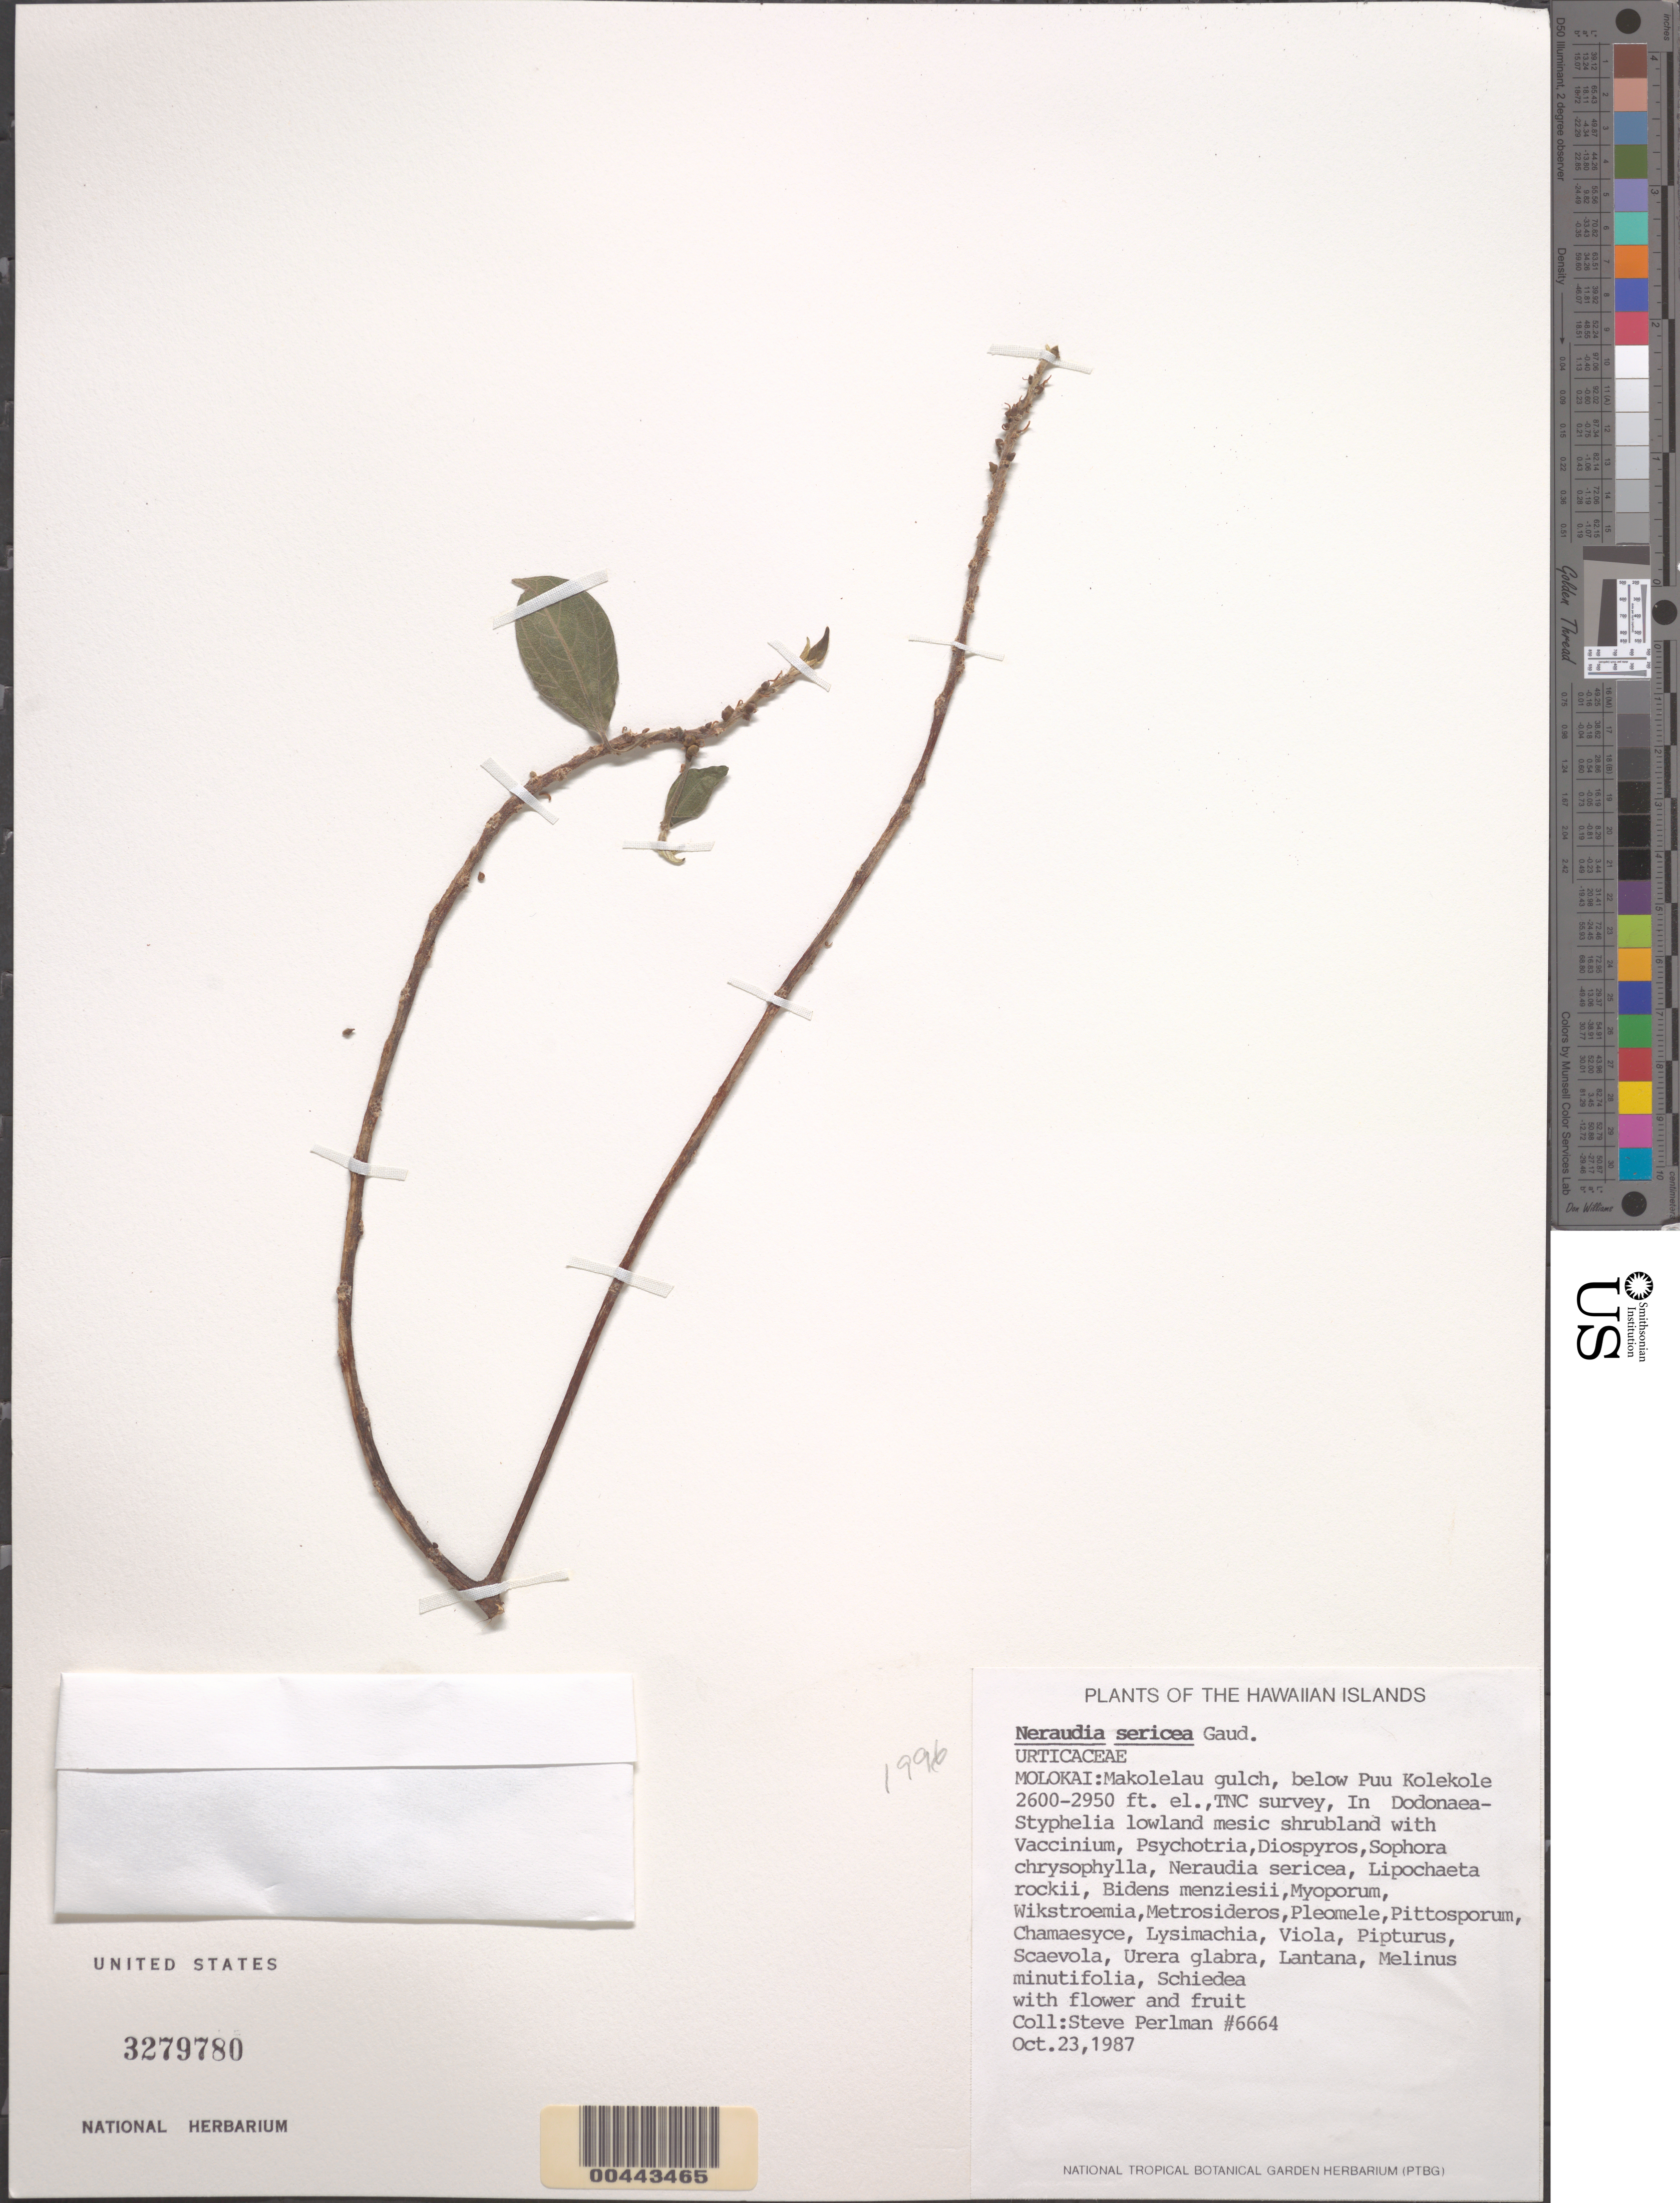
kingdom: Plantae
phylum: Tracheophyta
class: Magnoliopsida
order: Rosales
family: Urticaceae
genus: Neraudia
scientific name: Neraudia sericea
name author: Gaudich.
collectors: S. P. Perlman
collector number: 6664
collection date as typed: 23 Oct 1987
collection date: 1987-10-23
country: United States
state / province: Hawaii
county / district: Maui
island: Moloka'i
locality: Makolelau gulch, below Puu Kolekole, TNC survey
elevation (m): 792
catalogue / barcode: US 3279780